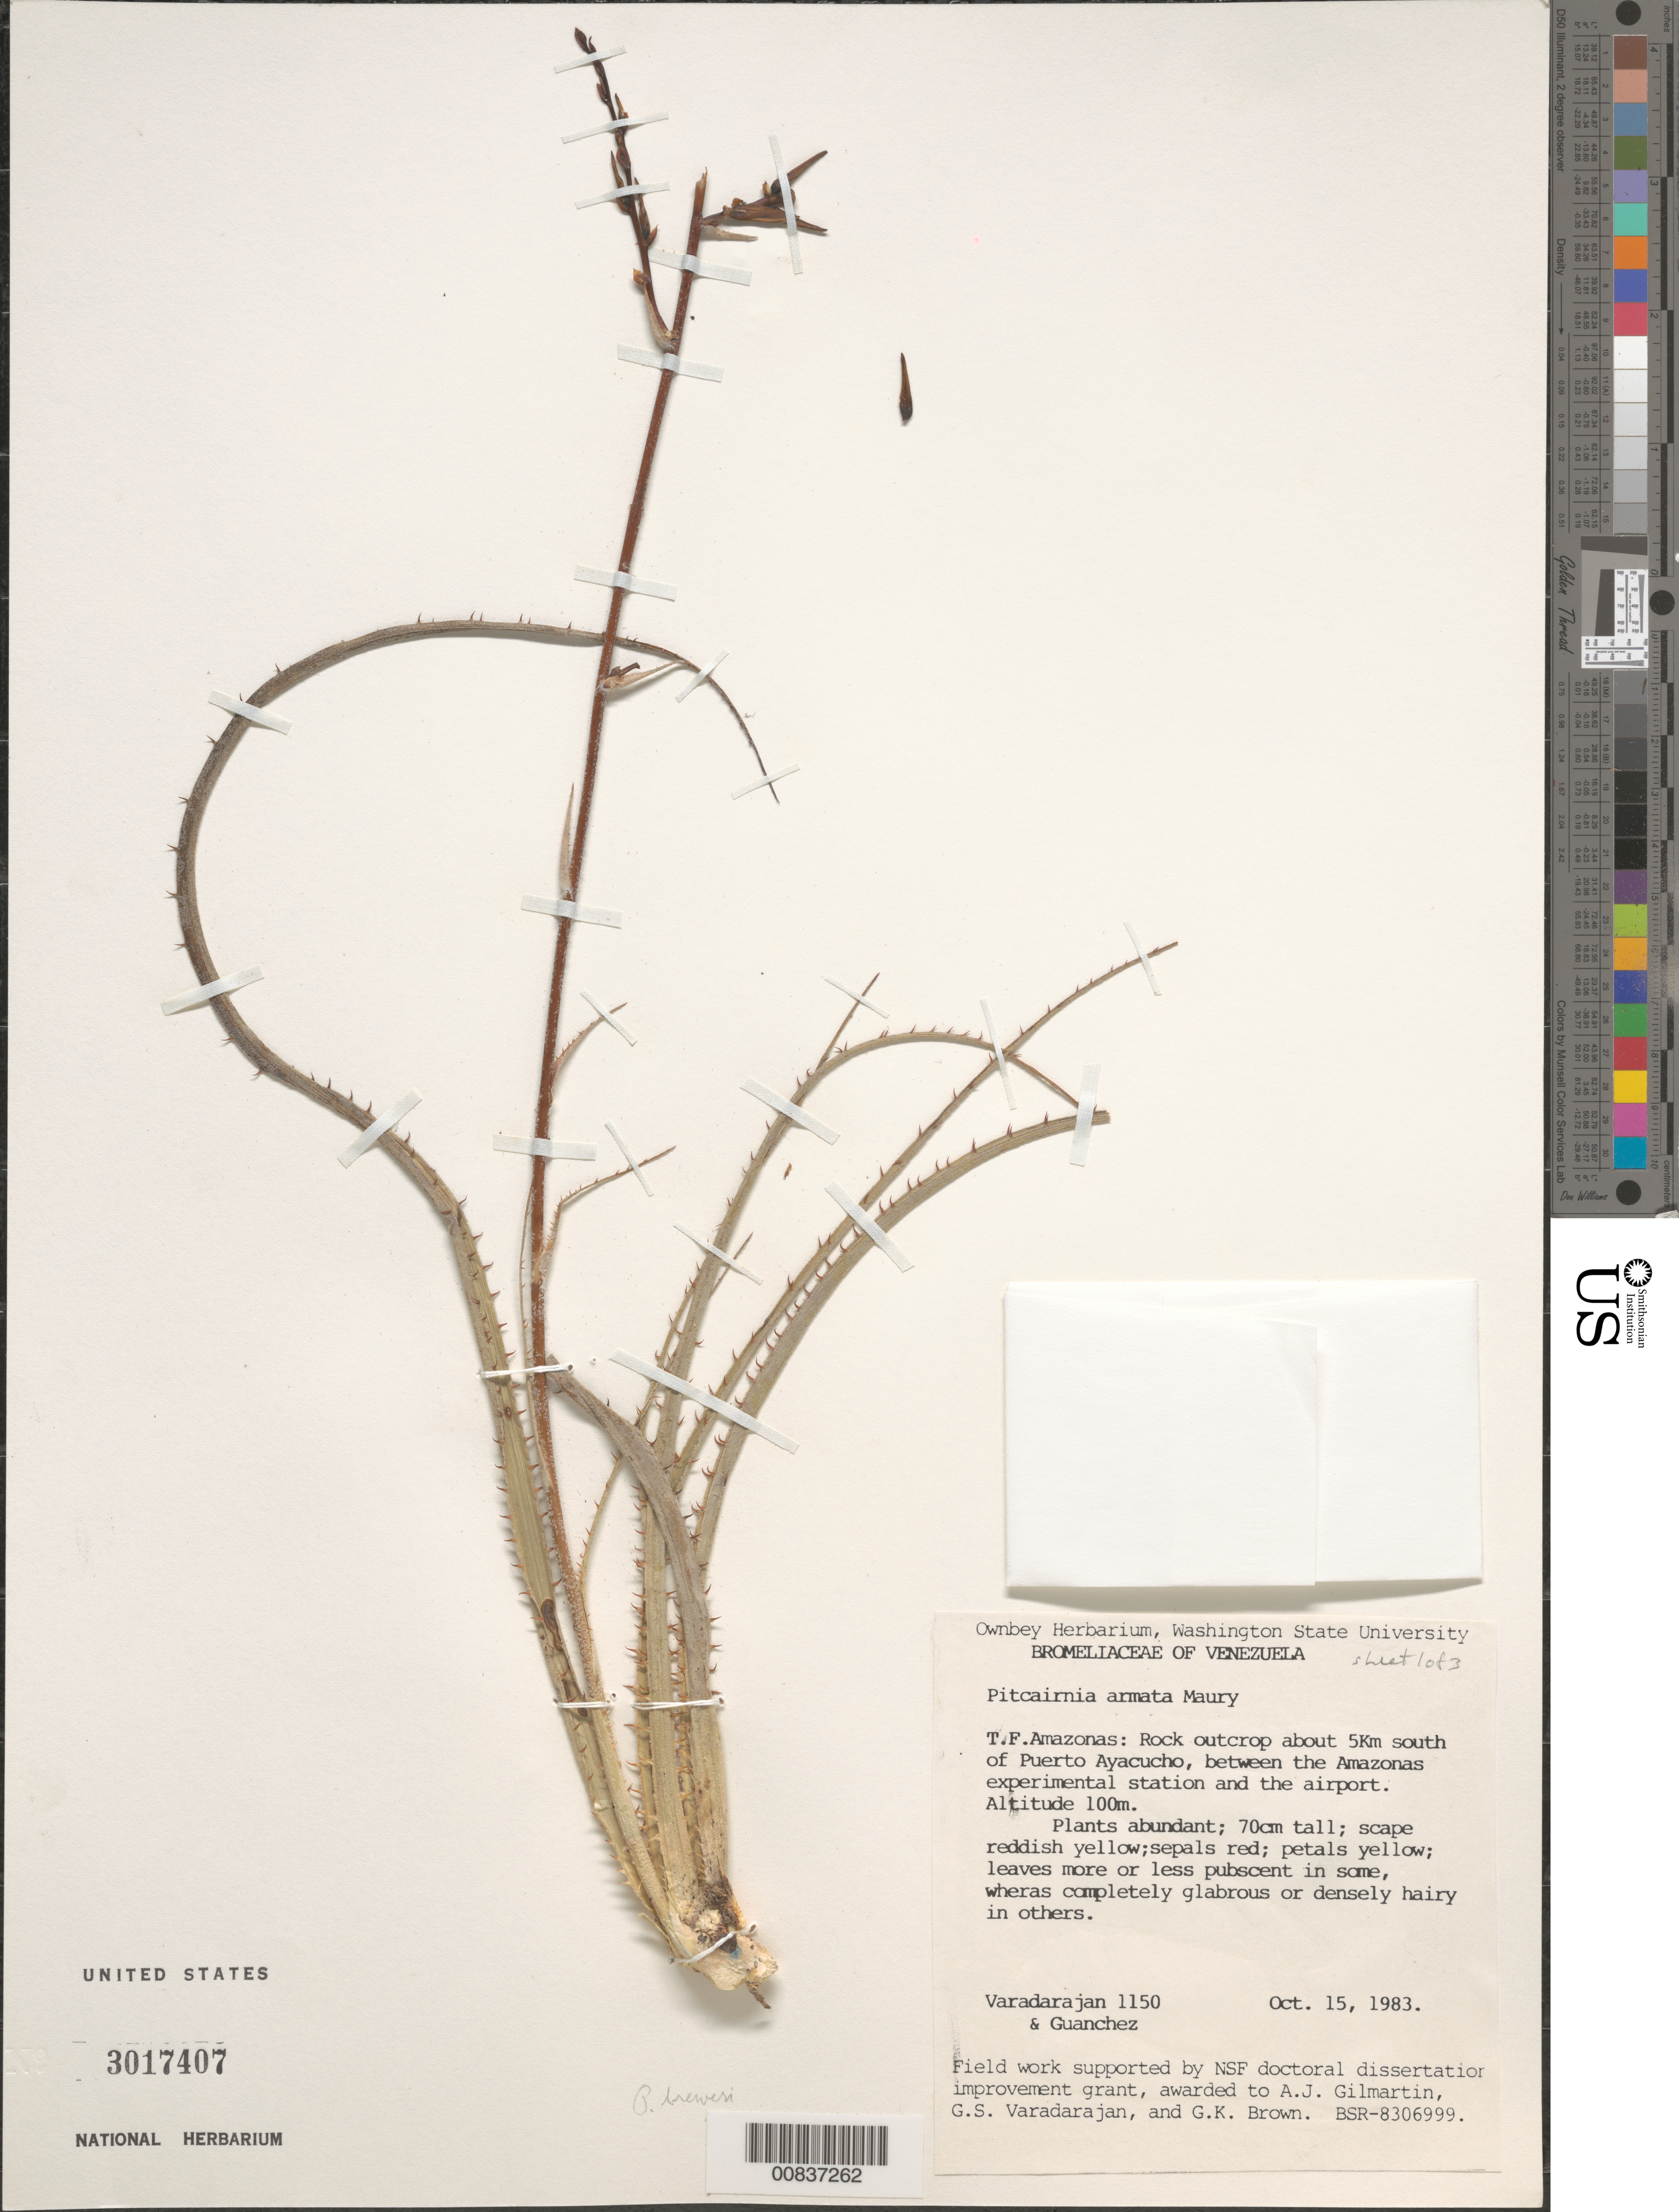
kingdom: Plantae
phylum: Tracheophyta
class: Liliopsida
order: Poales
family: Bromeliaceae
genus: Pitcairnia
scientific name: Pitcairnia armata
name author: Maury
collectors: G. S. Varadarajan & F. Guánchez M.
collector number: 1150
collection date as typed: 15-Oct-83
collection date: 1983-10-15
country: Venezuela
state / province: Amazonas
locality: Pto. Ayacucho, 5 km S of; between the Amazonas experimental station and the airport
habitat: Rock outcrop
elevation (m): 100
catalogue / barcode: US 3017407